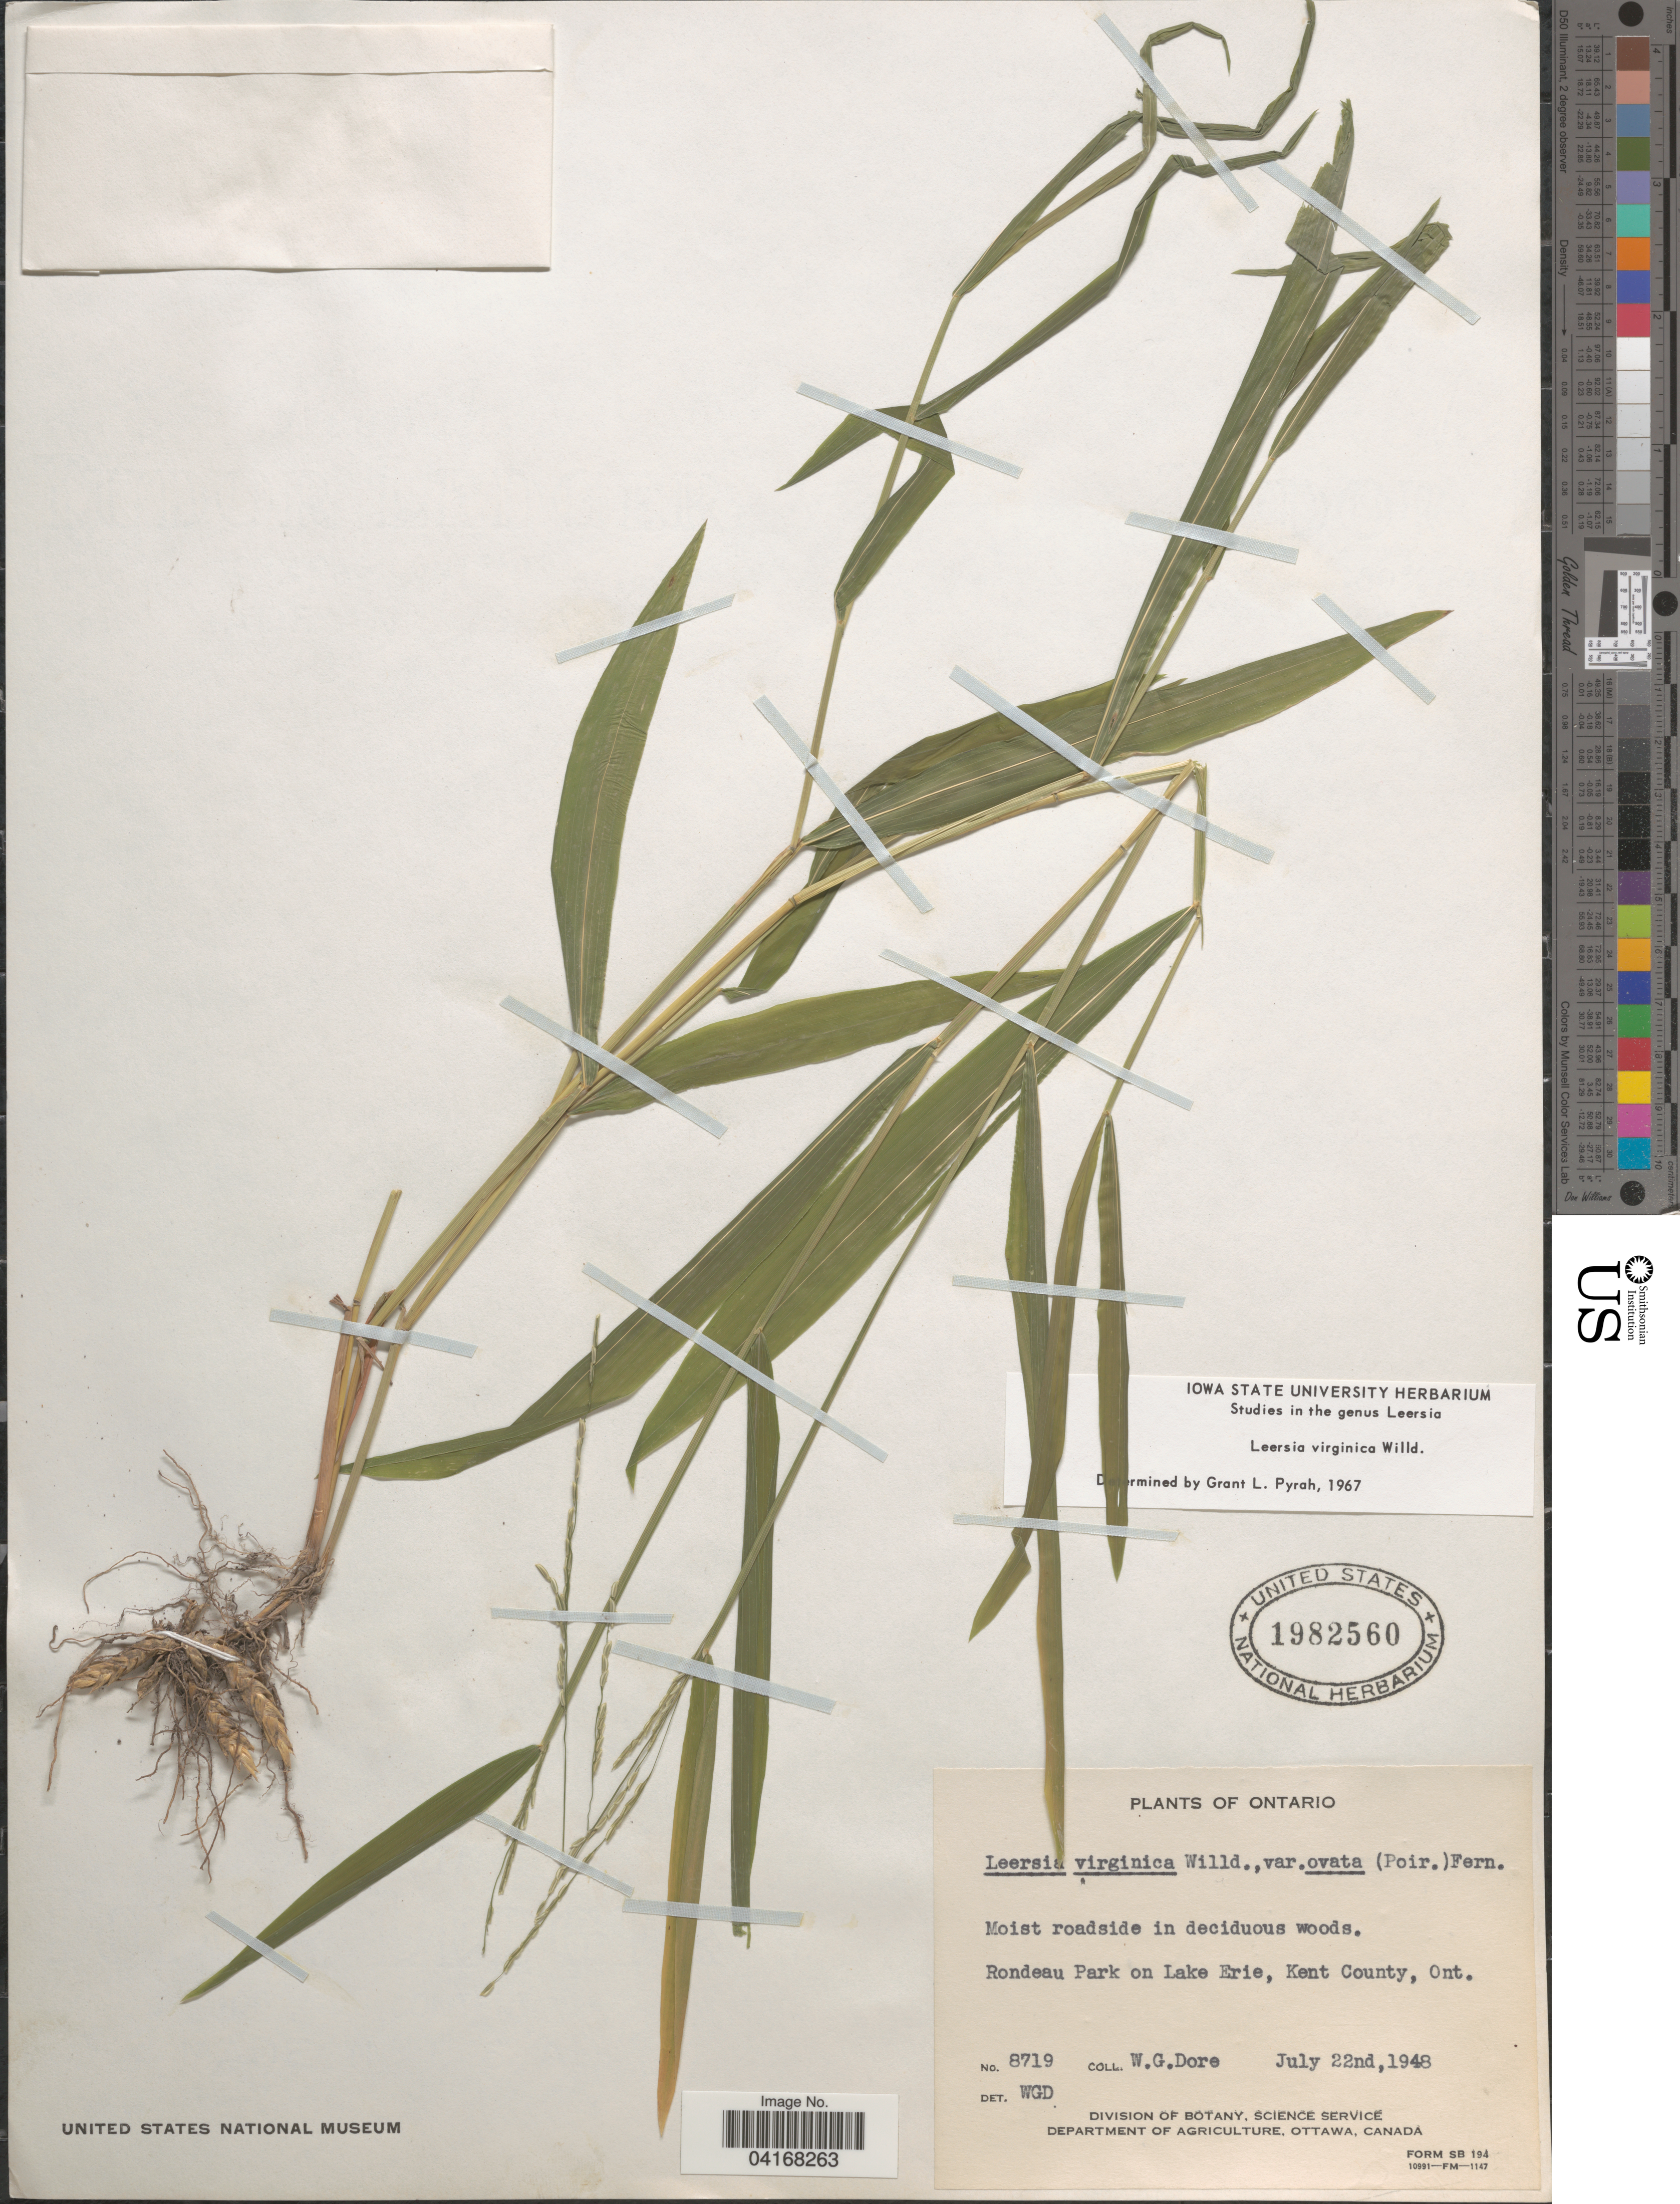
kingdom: Plantae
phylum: Tracheophyta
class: Liliopsida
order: Poales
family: Poaceae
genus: Leersia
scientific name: Leersia virginica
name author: Willd.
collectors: W. Dore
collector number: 8719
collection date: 1948-07-22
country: Canada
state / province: Ontario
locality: Rondeau Park on Lake Erie, Kent County.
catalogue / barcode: US 1982560